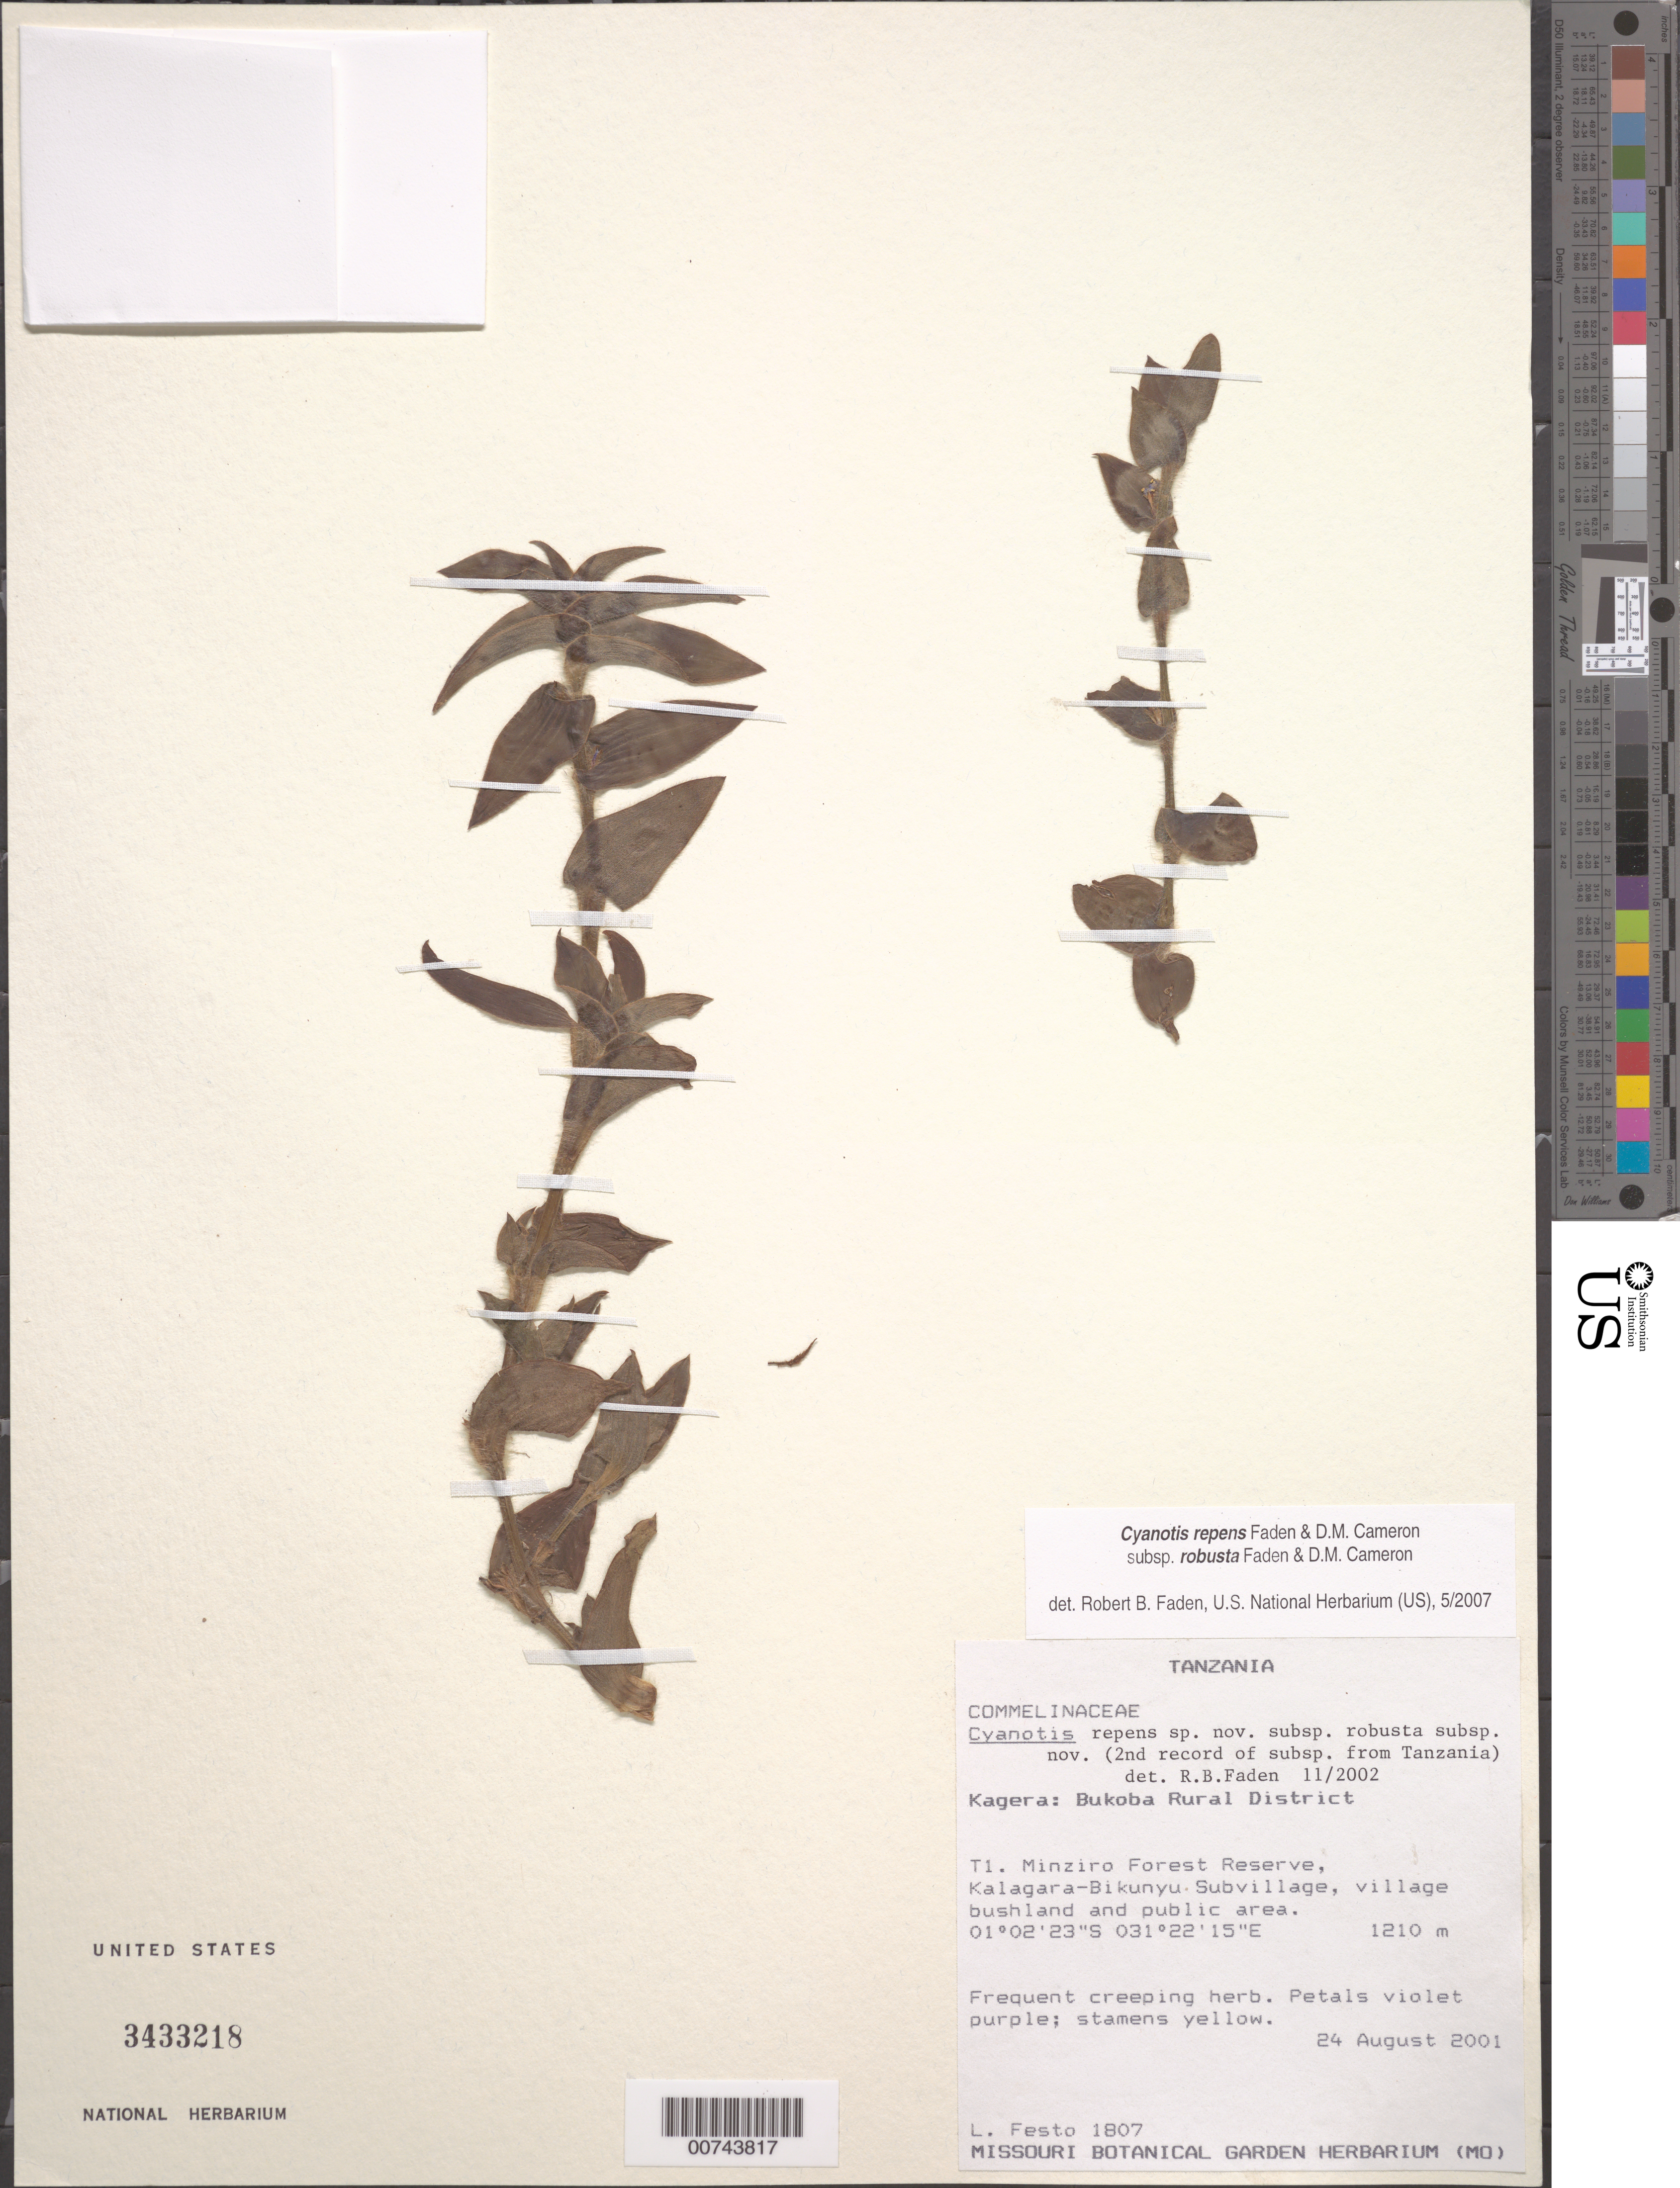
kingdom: Plantae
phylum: Tracheophyta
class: Liliopsida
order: Commelinales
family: Commelinaceae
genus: Cyanotis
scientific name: Cyanotis repens subsp. robusta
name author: Faden & D.M. Cameron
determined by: Faden, Robert B., (US), Smithsonian Institution - National Museum of Natural History (UNITED STATES)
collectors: L. Festo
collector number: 1807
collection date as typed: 24 Aug 2001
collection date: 2001-08-24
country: Tanzania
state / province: Kagera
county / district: Bukoba Rural Dist.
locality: T1, Minziro Forest Reserve, Kalagara-Bikunyu subvillage.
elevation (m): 1210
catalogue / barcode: US 3433218